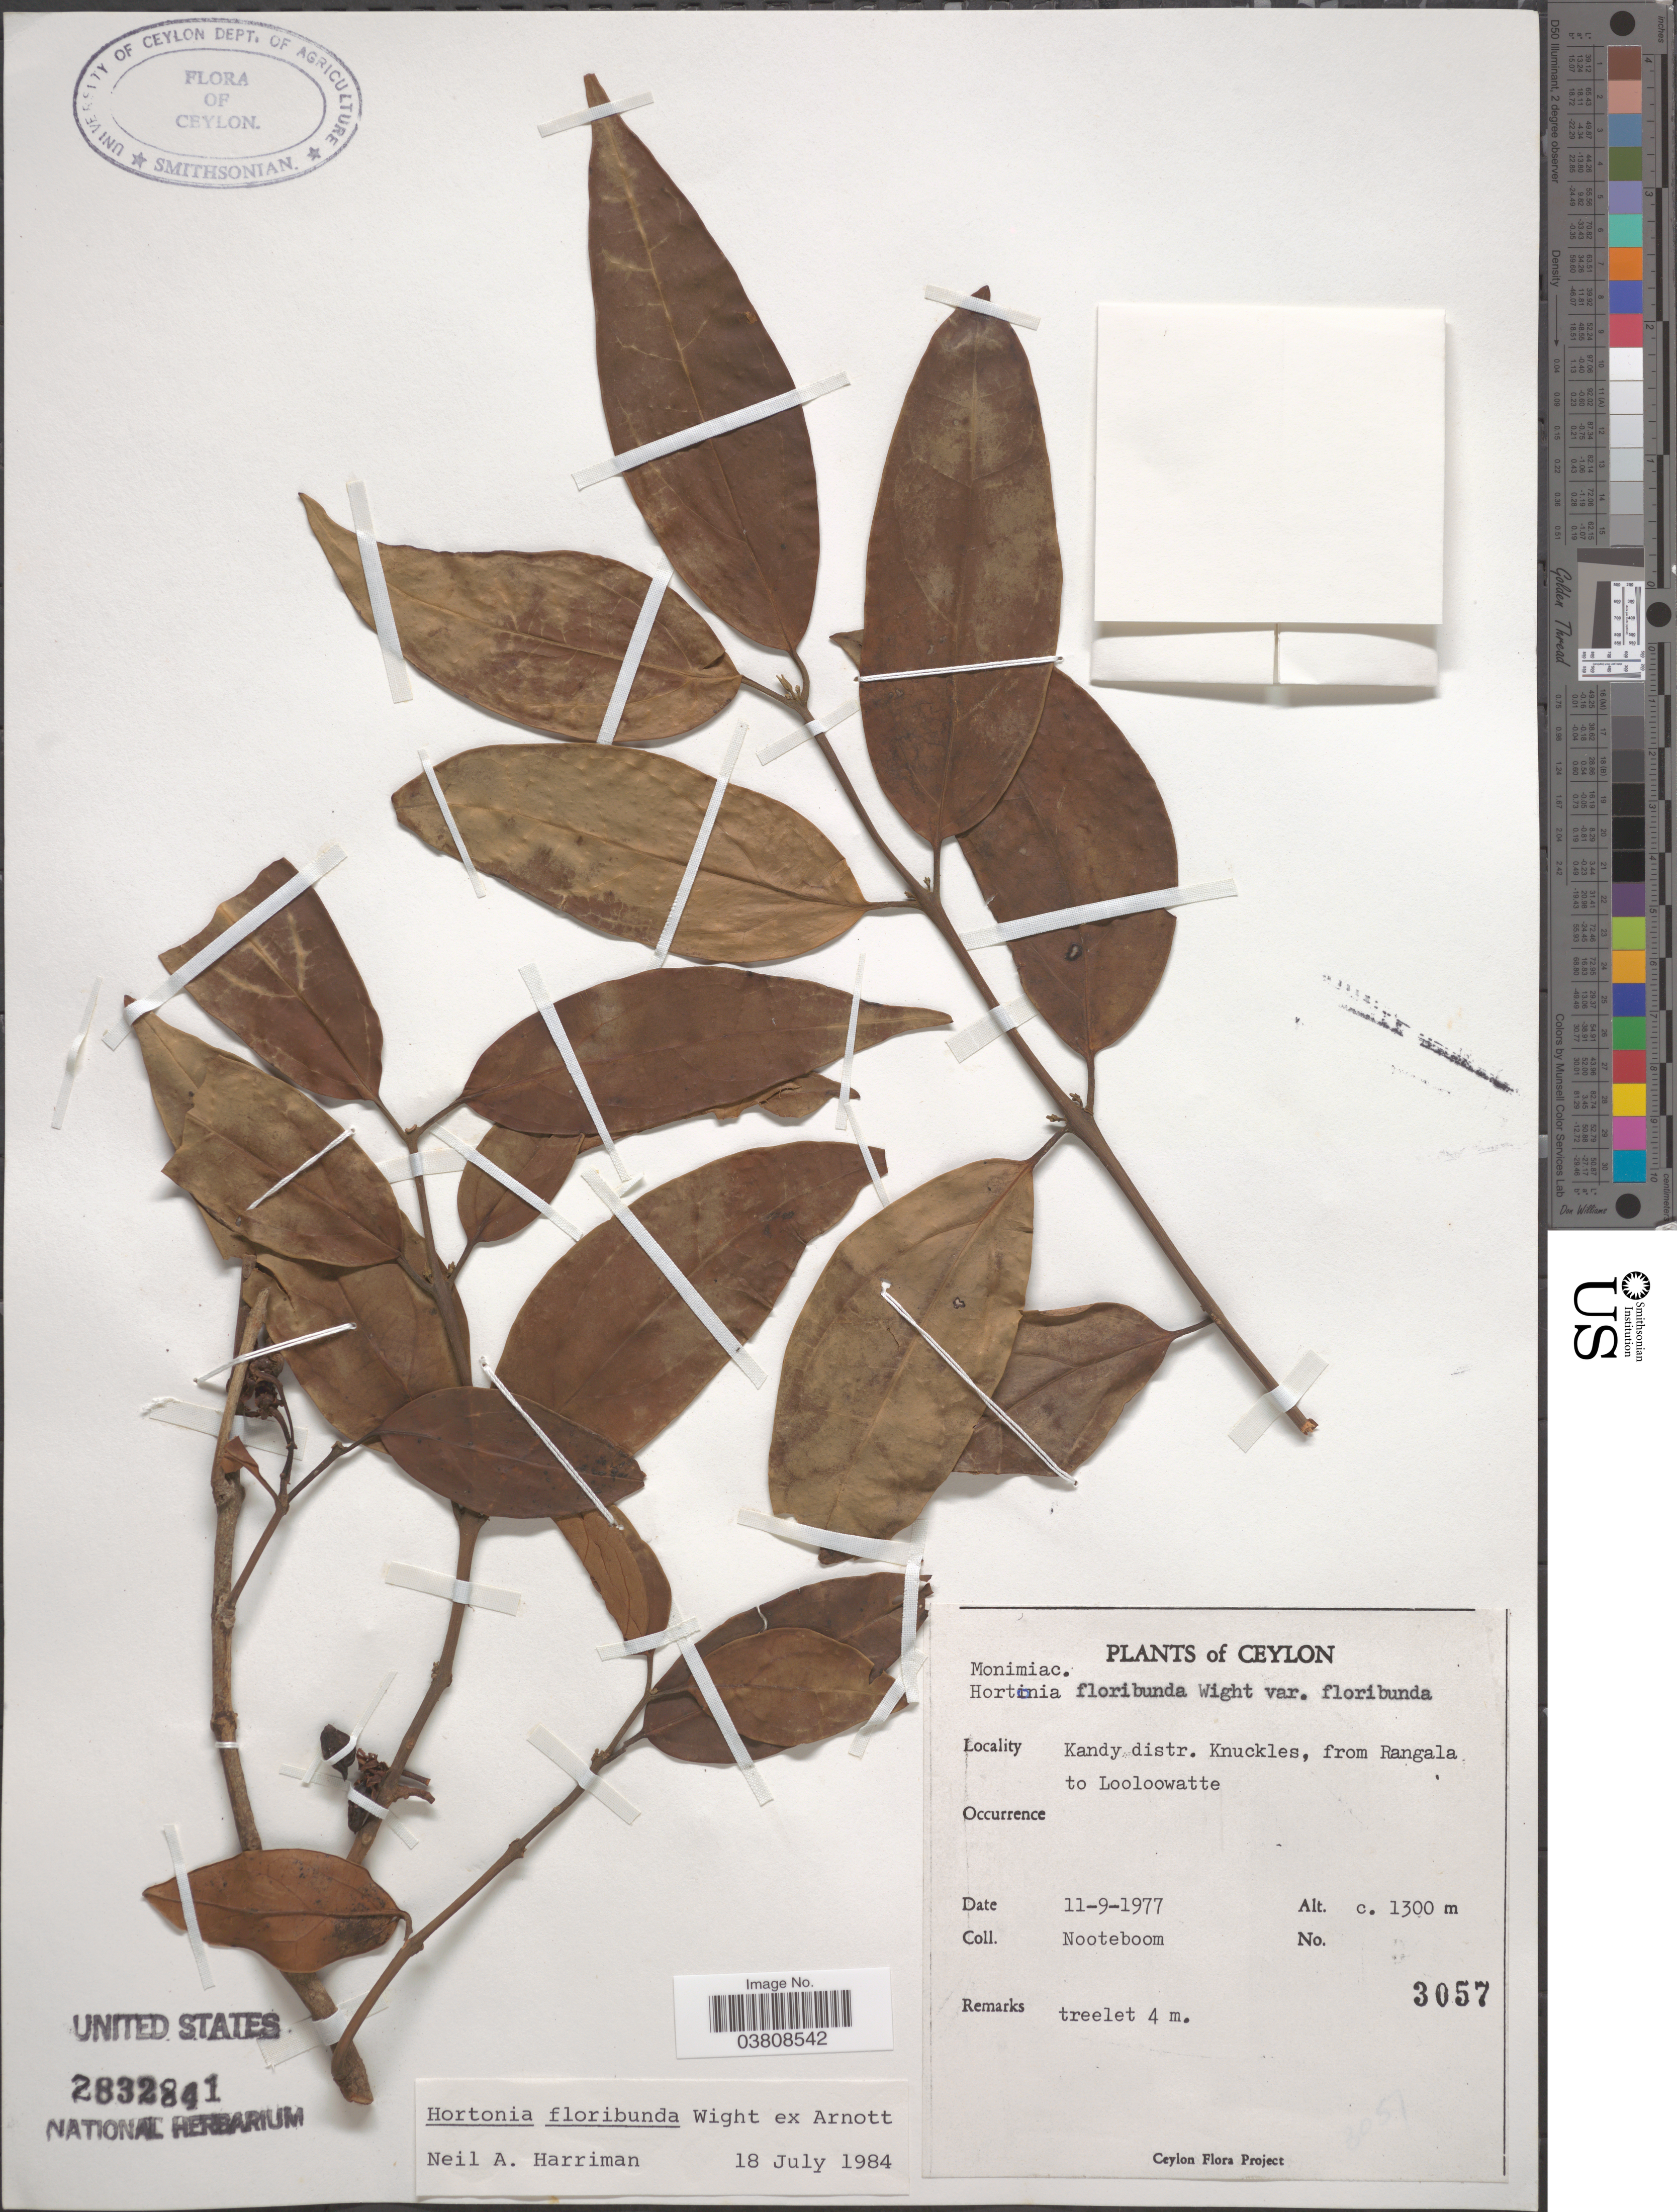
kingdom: Plantae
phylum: Tracheophyta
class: Magnoliopsida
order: Laurales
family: Monimiaceae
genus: Hortonia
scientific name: Hortonia floribunda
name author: Wight ex Arn.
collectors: Nooteboom, --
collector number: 3057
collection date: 1977-09-11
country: Sri Lanka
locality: Ceylon. Kandy distr. Knuckles, from Rangala to Looloowatte.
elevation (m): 1300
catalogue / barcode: US 2832841